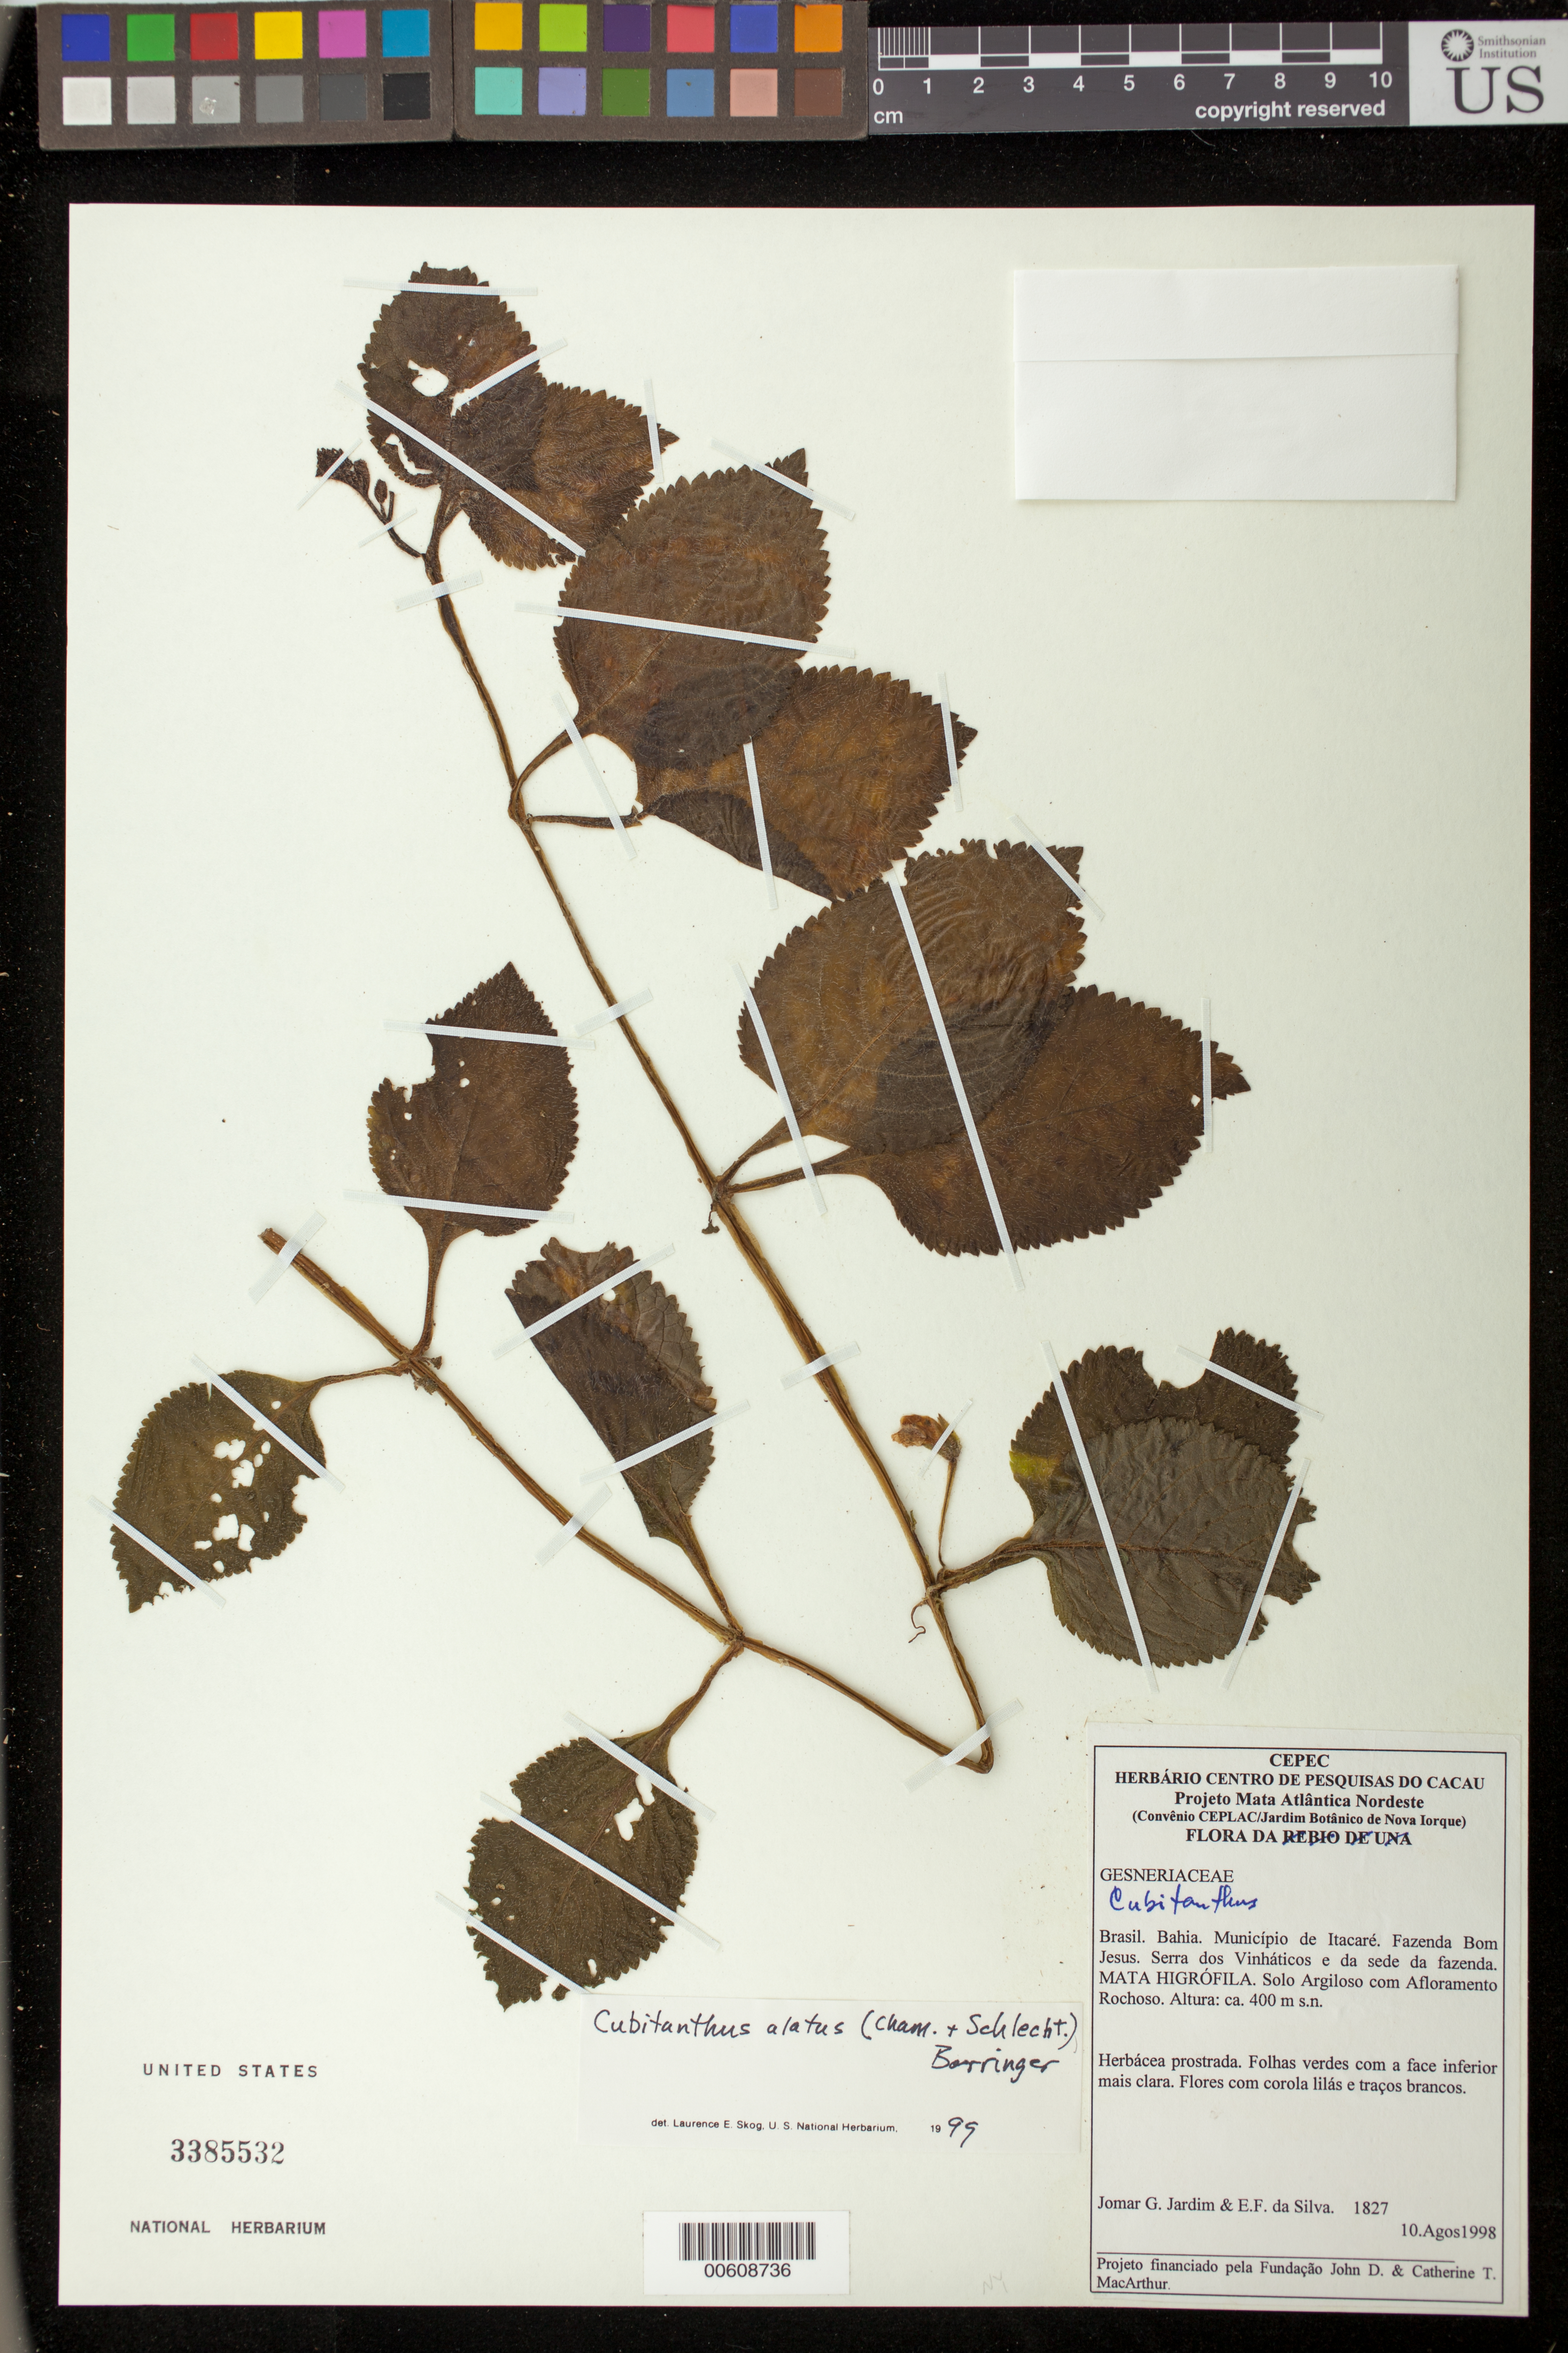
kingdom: Plantae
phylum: Tracheophyta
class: Magnoliopsida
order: Lamiales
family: Gesneriaceae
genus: Cubitanthus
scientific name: Cubitanthus alatus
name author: (Lundell) Barringer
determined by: Skog, Laurence E.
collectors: J. Jardim & E. Silva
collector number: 1827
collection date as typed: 10 Aug 1998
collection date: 1998-08-10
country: Brazil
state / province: Bahia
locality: Mpio. de Itacaré; Fazenda Bom Jesus, Serra dos Vinháticos e da sede da fazenda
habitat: Mata Higrófila; solo argiloso com afloramento rochoso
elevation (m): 400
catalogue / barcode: US 3385532